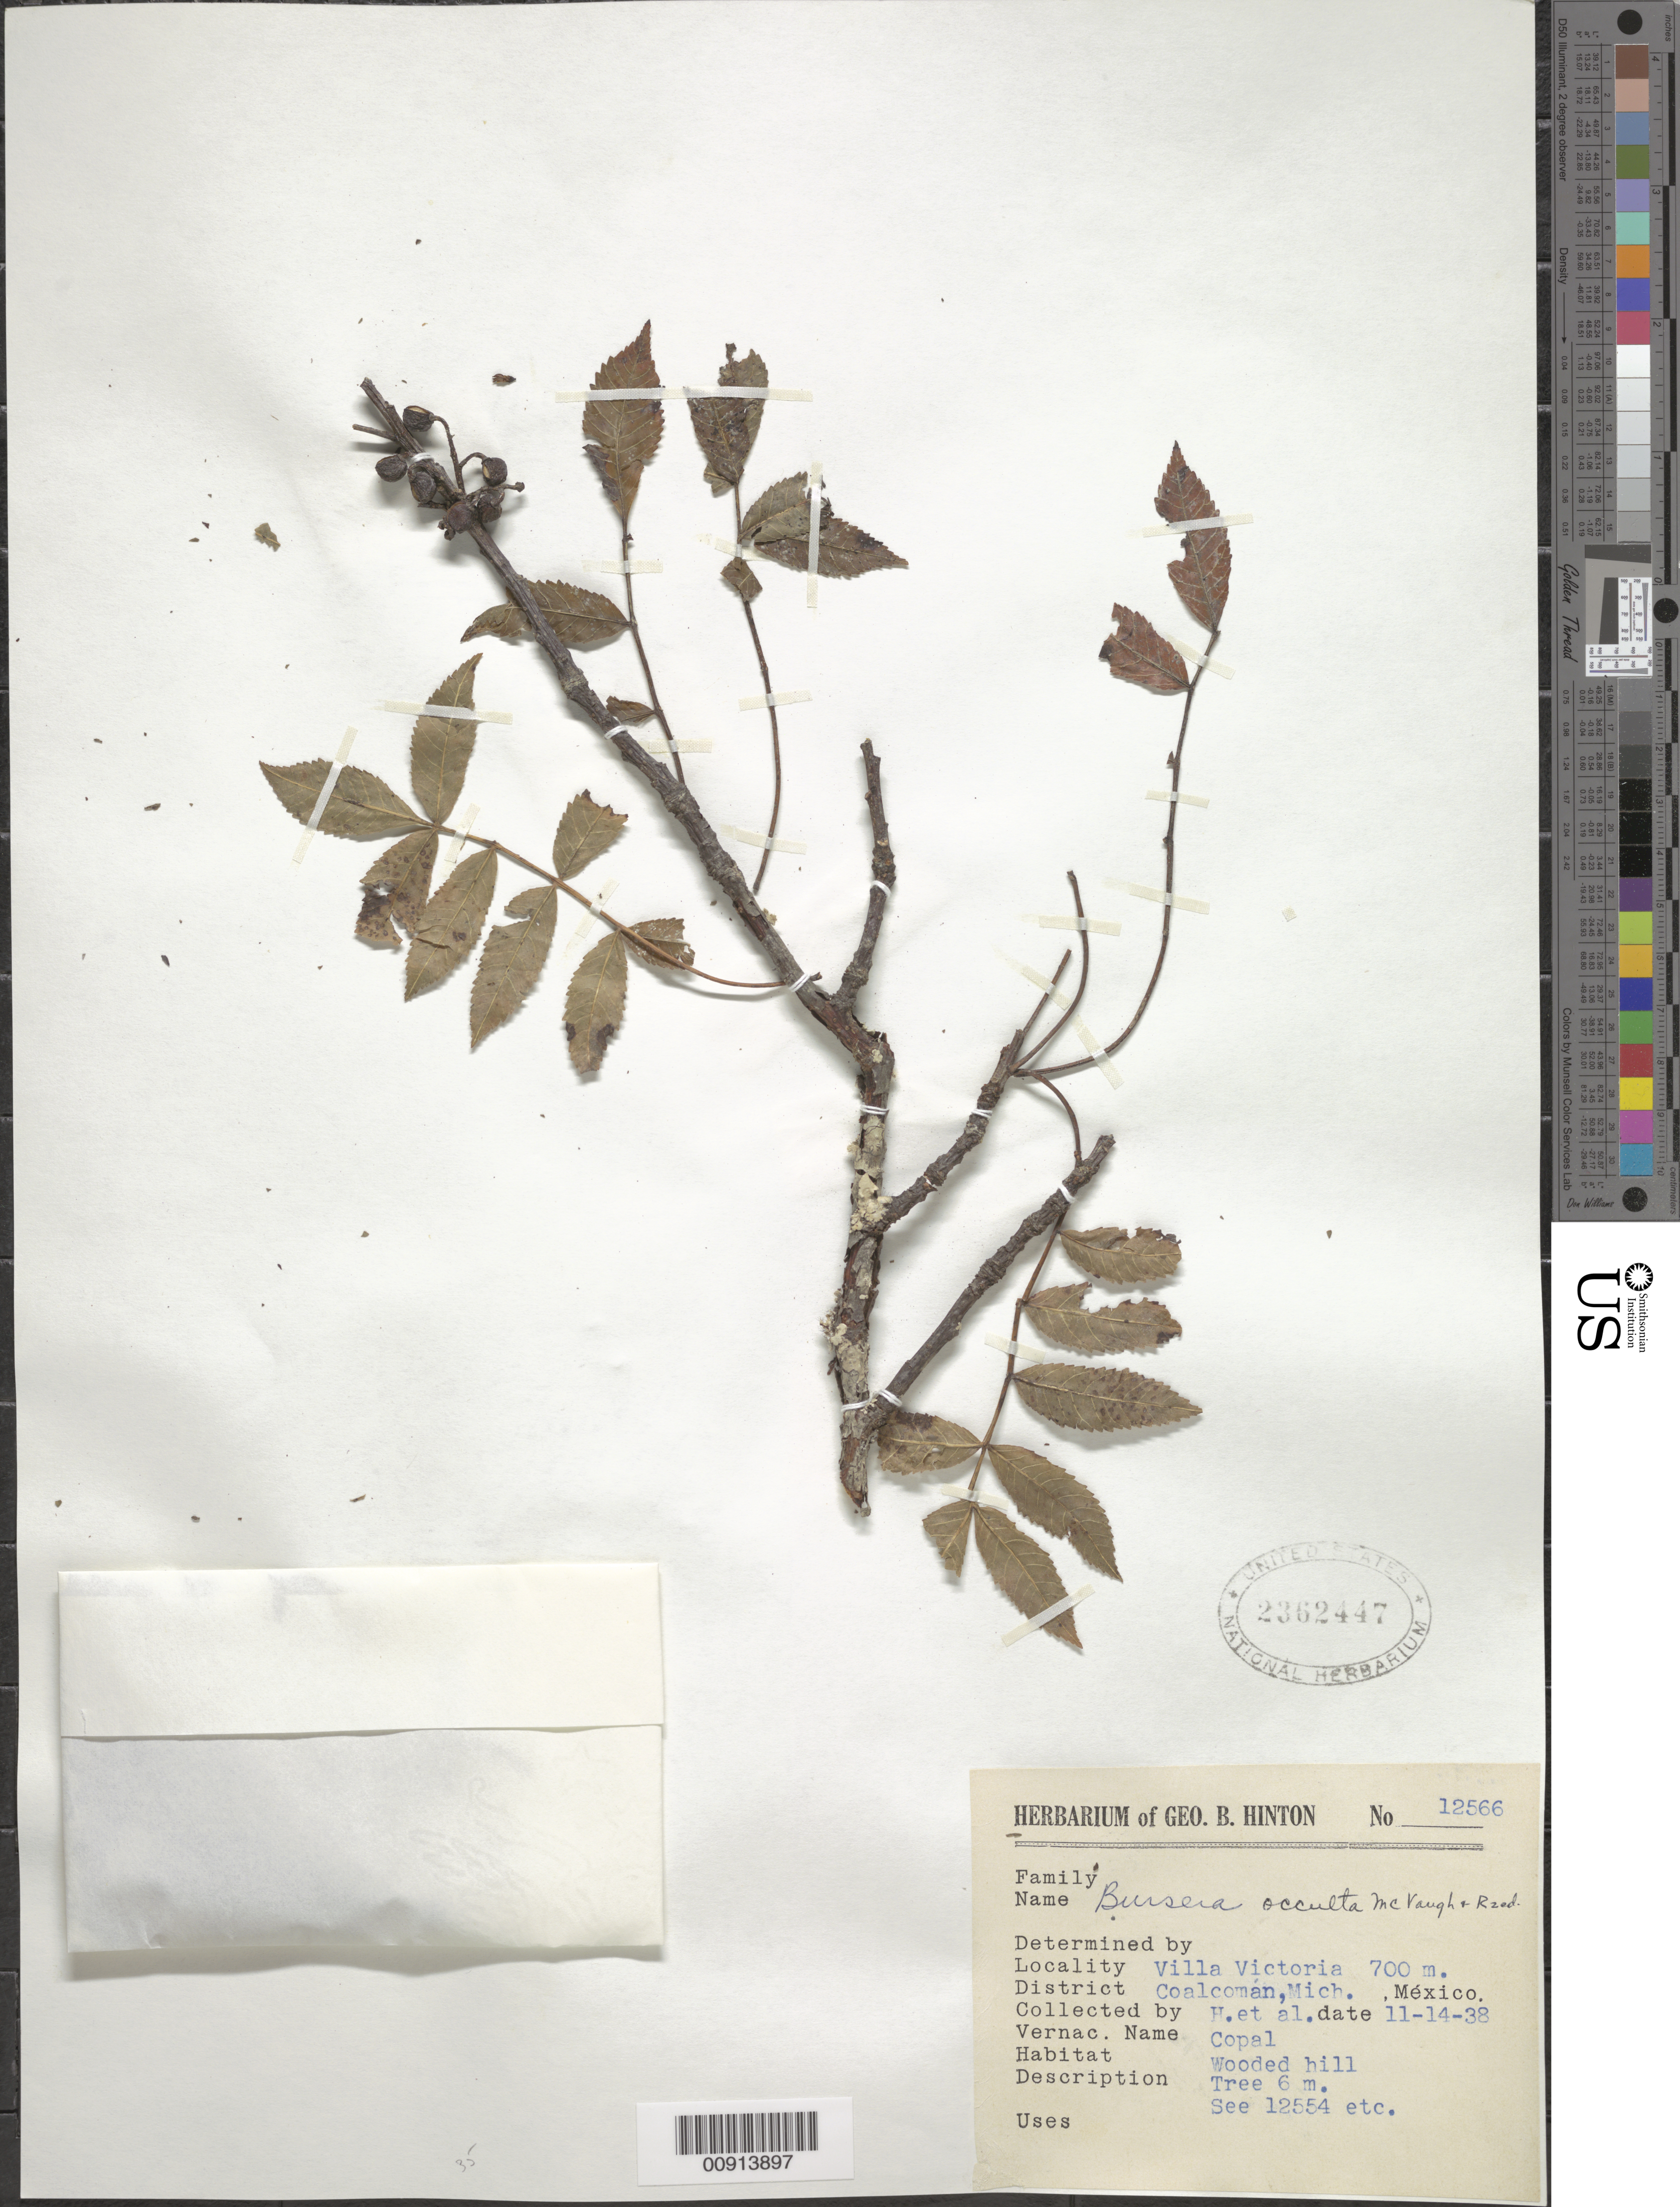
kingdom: Plantae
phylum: Tracheophyta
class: Magnoliopsida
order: Sapindales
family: Burseraceae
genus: Bursera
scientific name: Bursera occulta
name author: McVaugh & Rzed.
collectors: G. B. Hinton & et al.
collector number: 12566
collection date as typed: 14 Nov 1938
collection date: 1938-11-14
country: Mexico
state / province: Michoacán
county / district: Coalcomán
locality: Villa Victoria, District Coalcomán, Michoacán.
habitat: Wooded hill.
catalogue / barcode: US 2362447